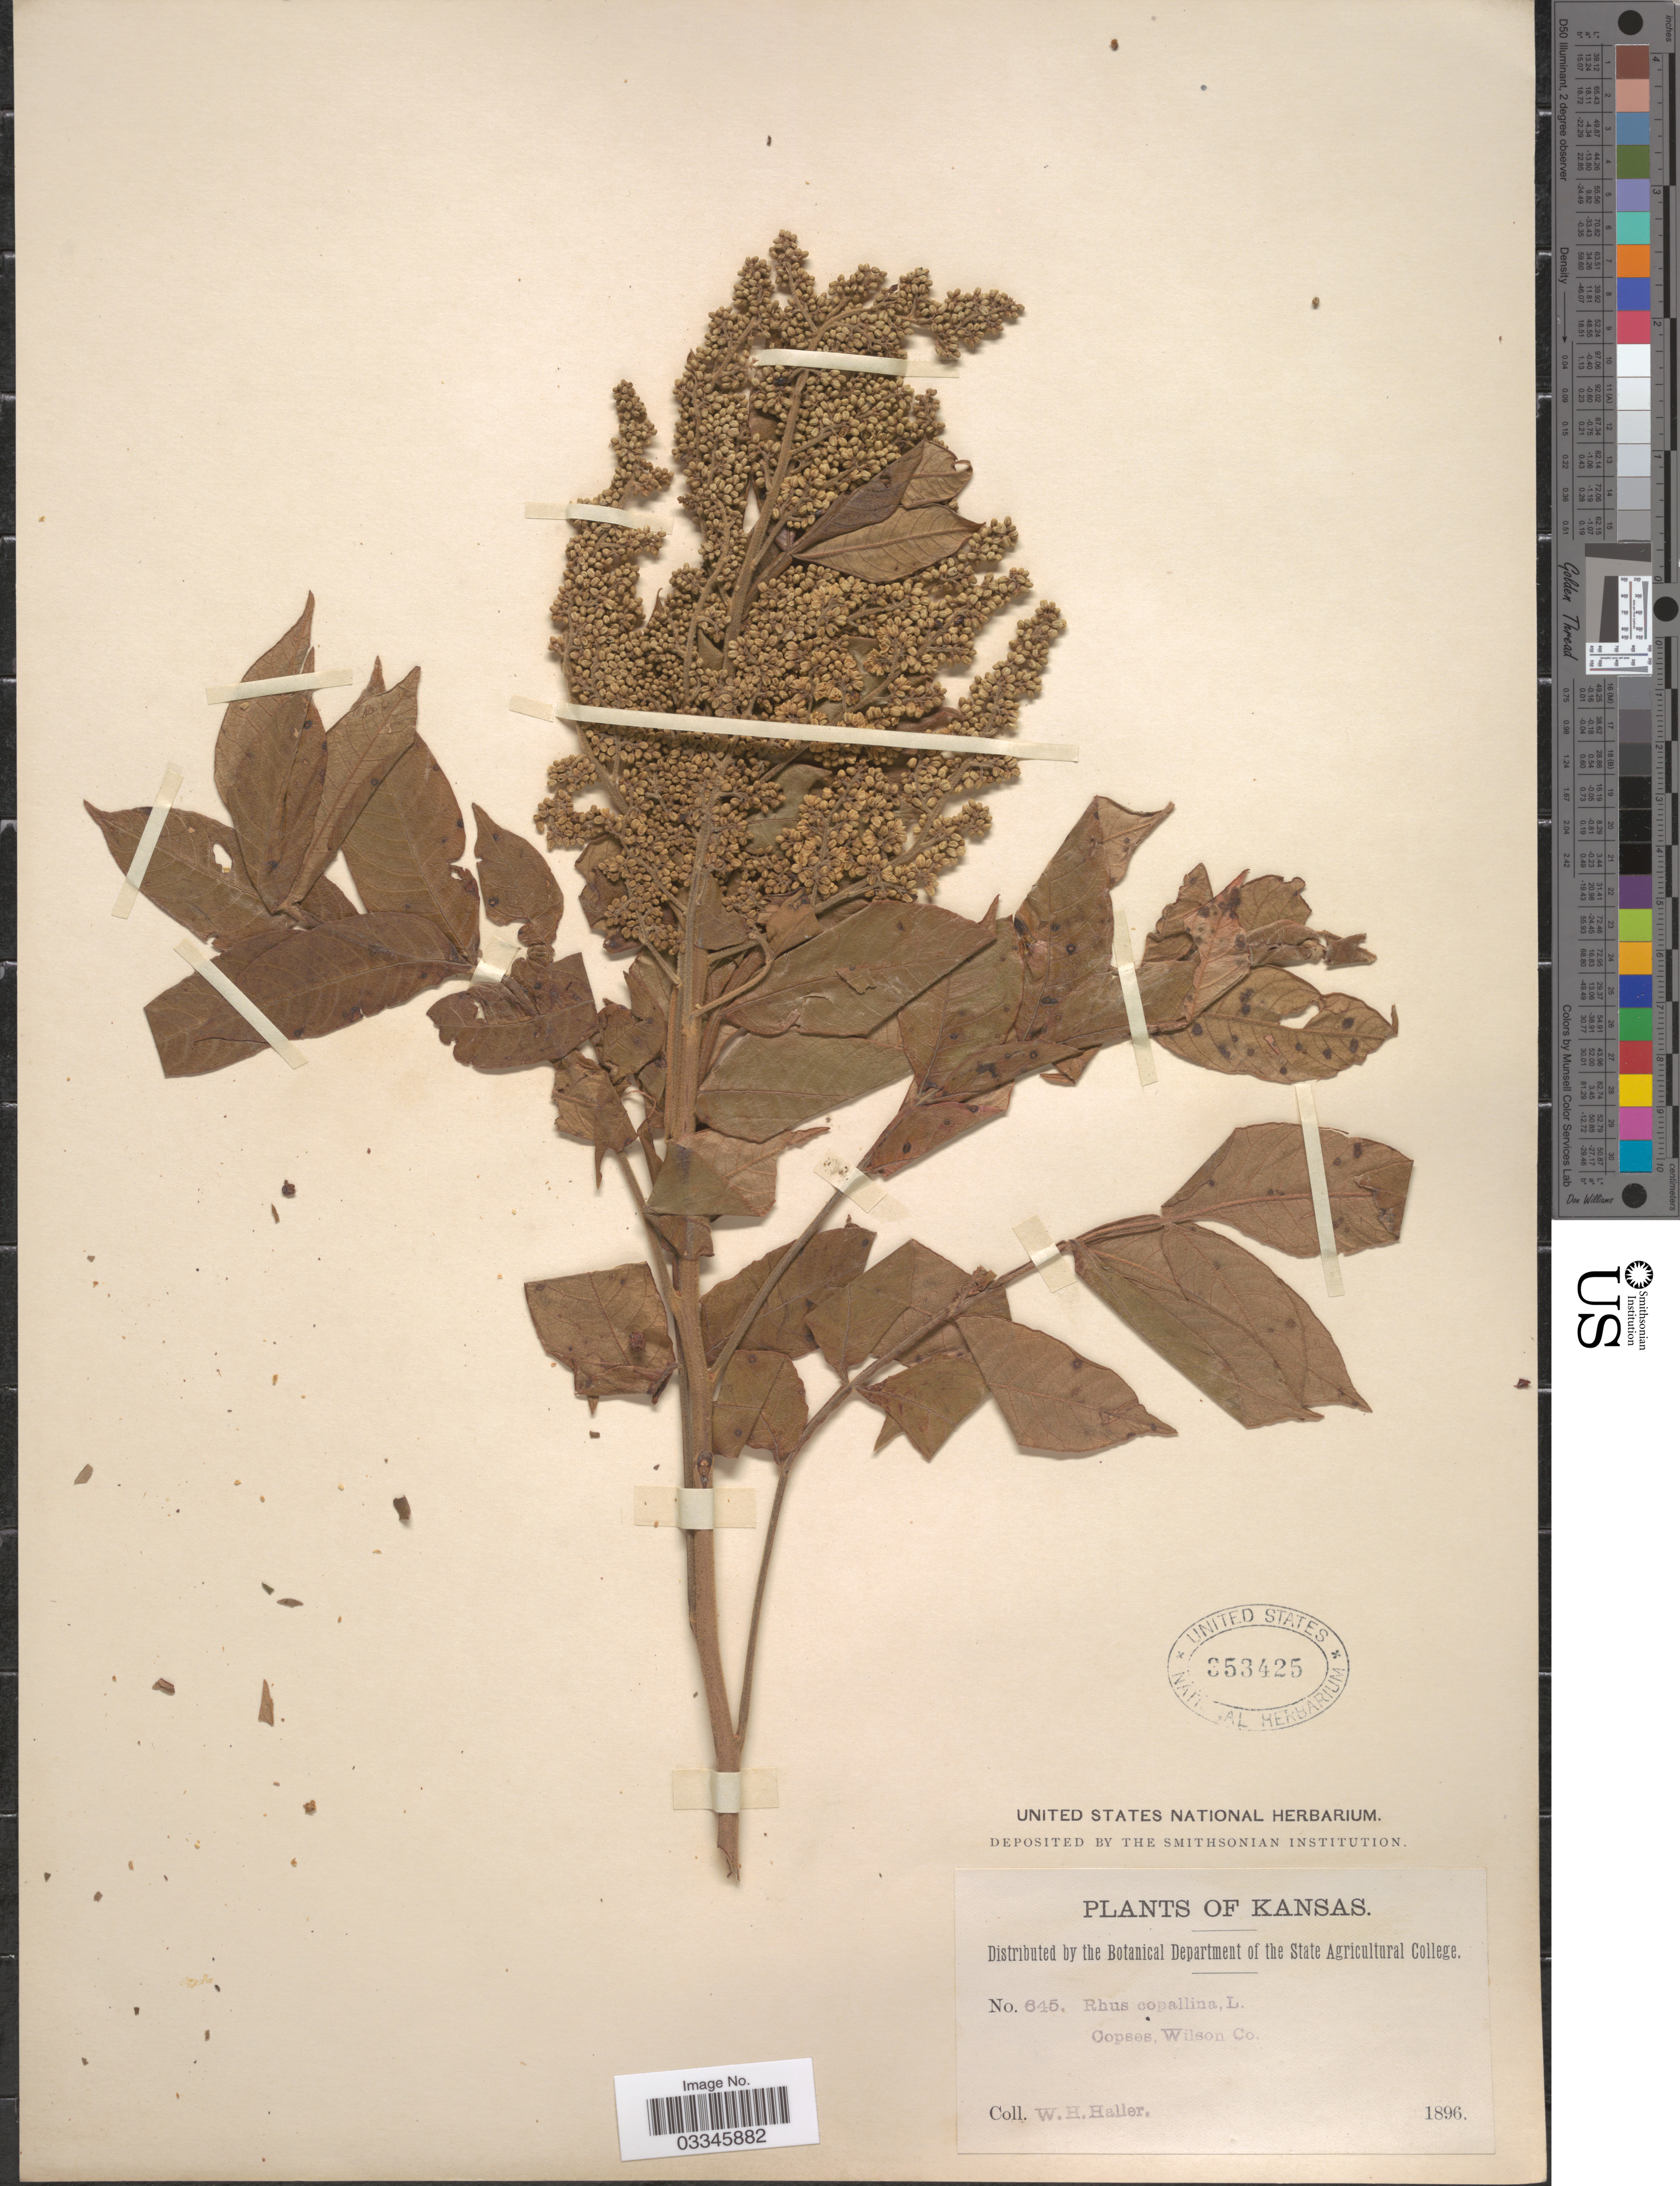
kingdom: Plantae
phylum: Tracheophyta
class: Magnoliopsida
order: Sapindales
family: Anacardiaceae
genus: Rhus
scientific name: Rhus copallinum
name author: L.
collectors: W. Haller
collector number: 645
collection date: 1896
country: United States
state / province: Kansas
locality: Copses, Wilson Co.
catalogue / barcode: US 353425